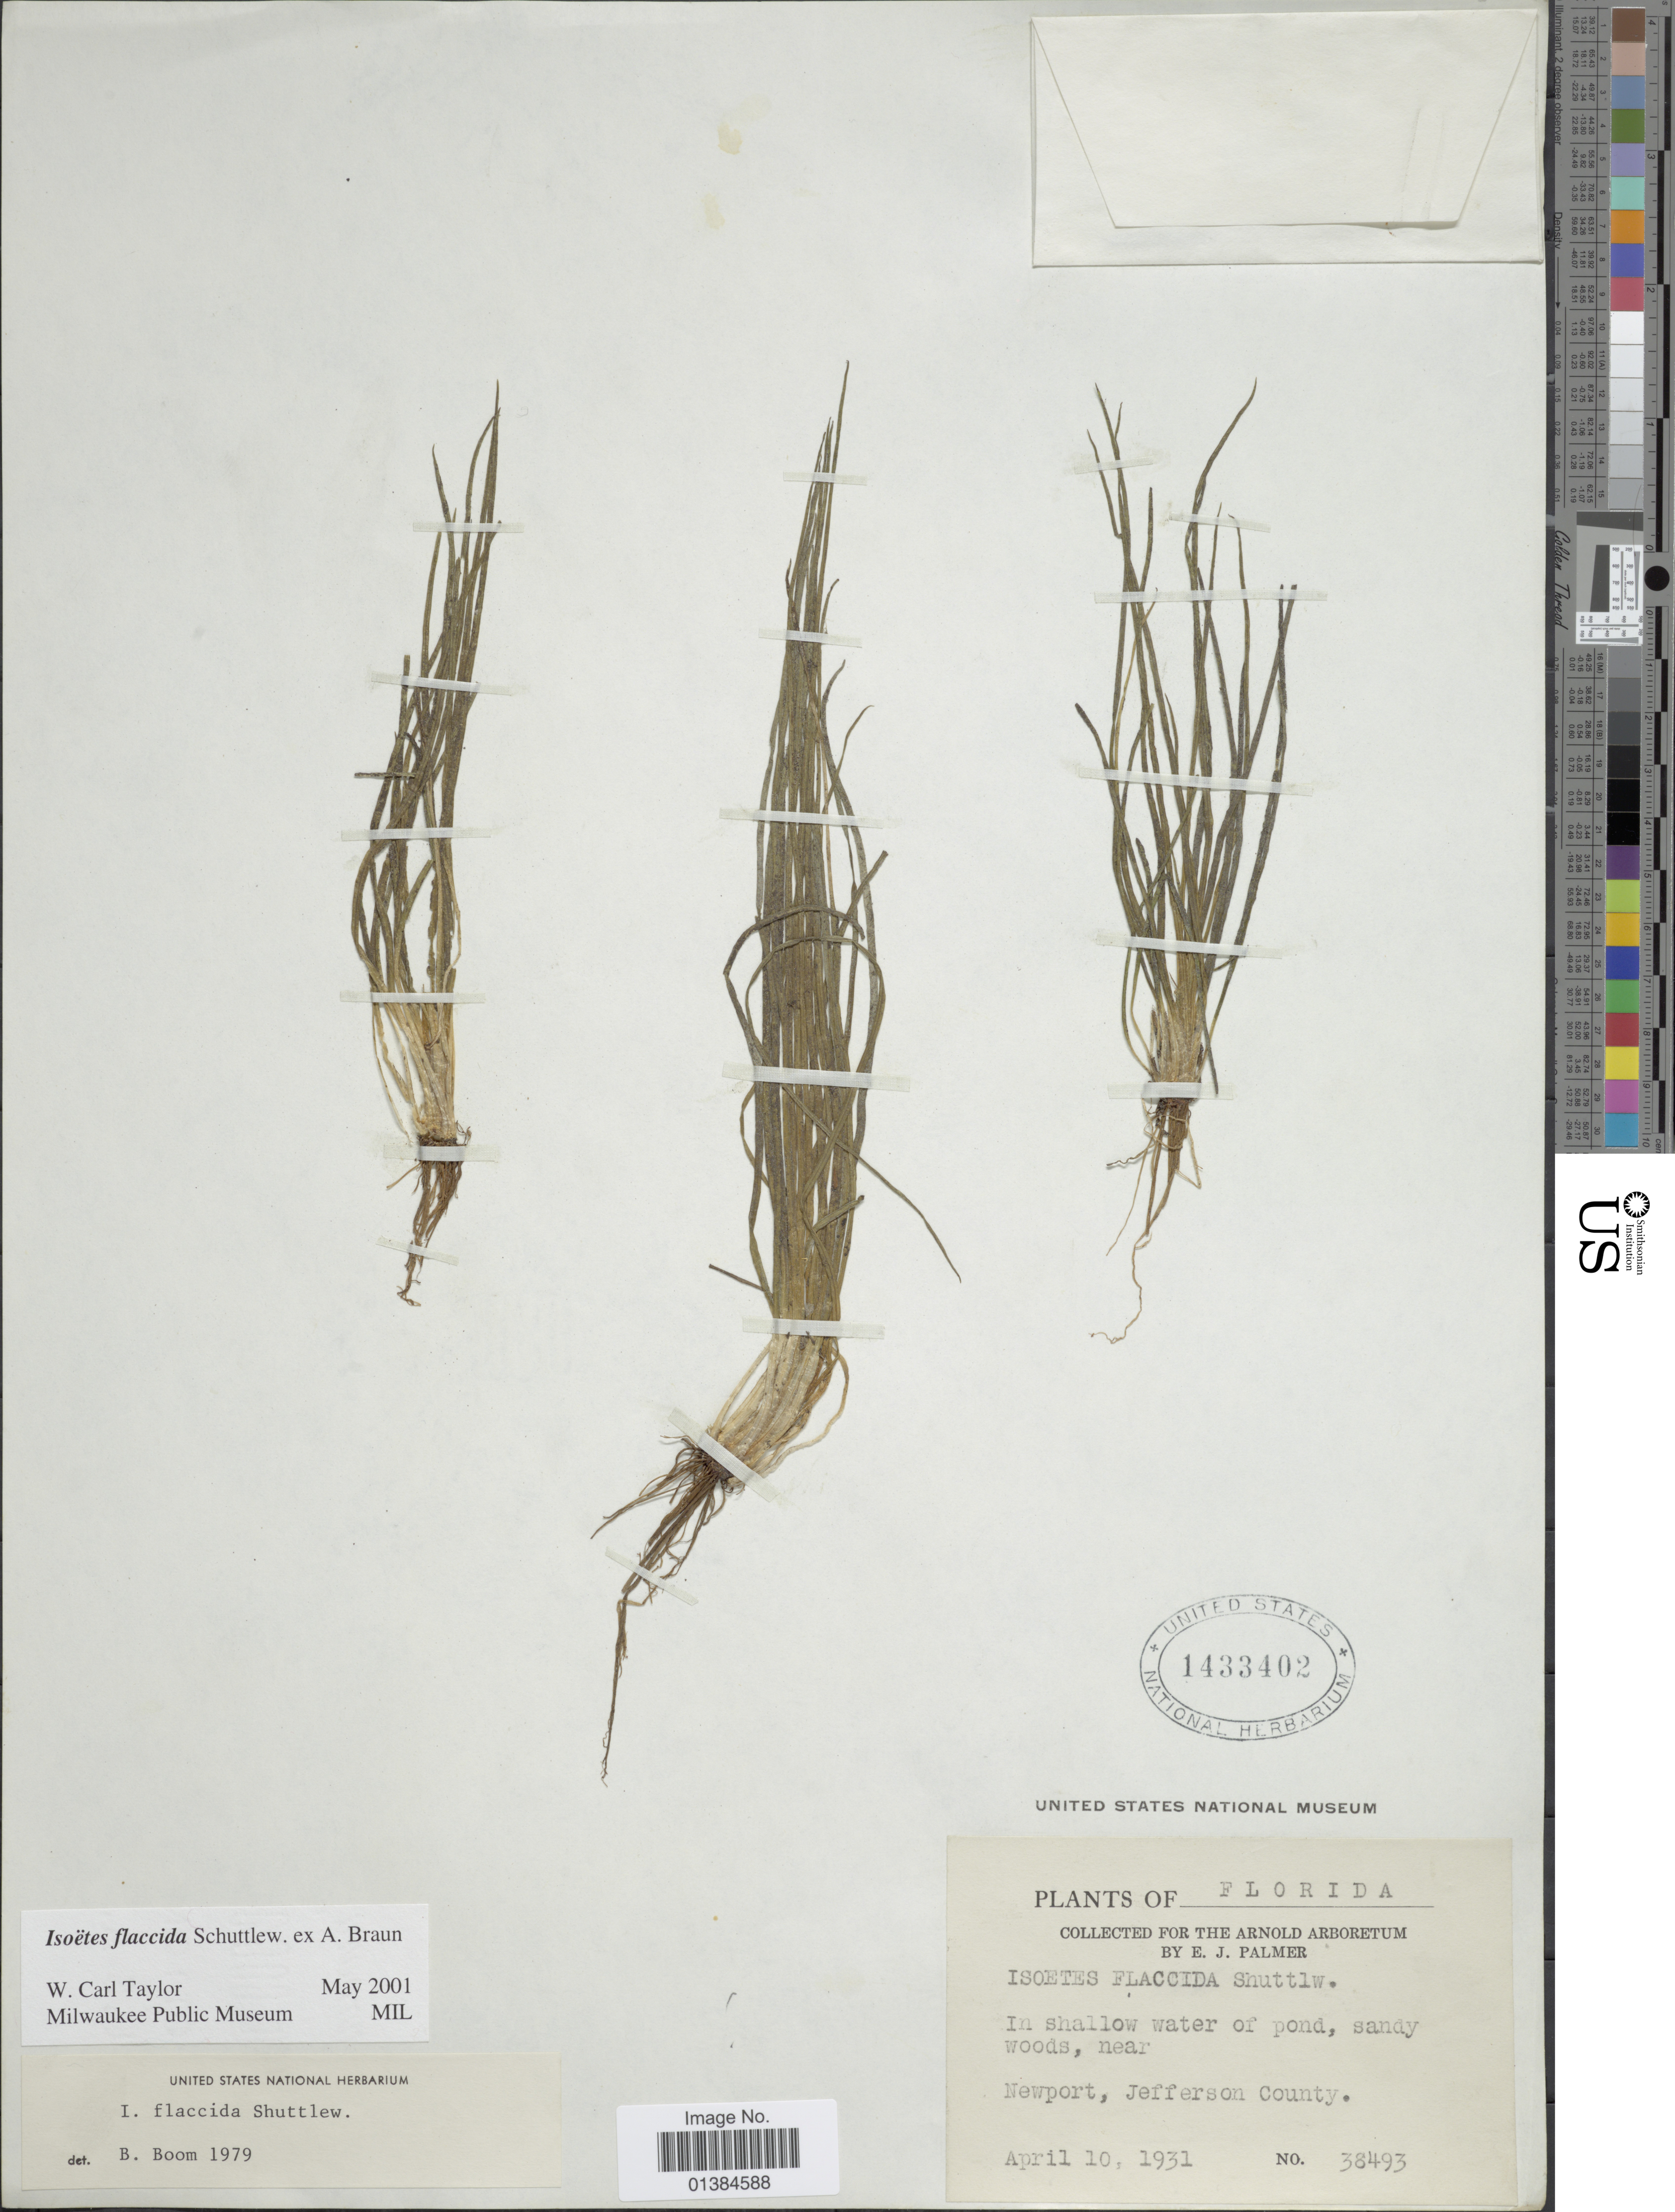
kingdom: Plantae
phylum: Tracheophyta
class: Lycopodiopsida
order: Isoetales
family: Isoetaceae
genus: Isoetes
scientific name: Isoetes flaccida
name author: Shuttlew. ex A. Braun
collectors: E. J. Palmer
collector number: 38493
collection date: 1931-04-10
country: United States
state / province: Florida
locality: In shallow water of pond, sandy woods, near Newport, Jefferson County.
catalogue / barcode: US 1433402